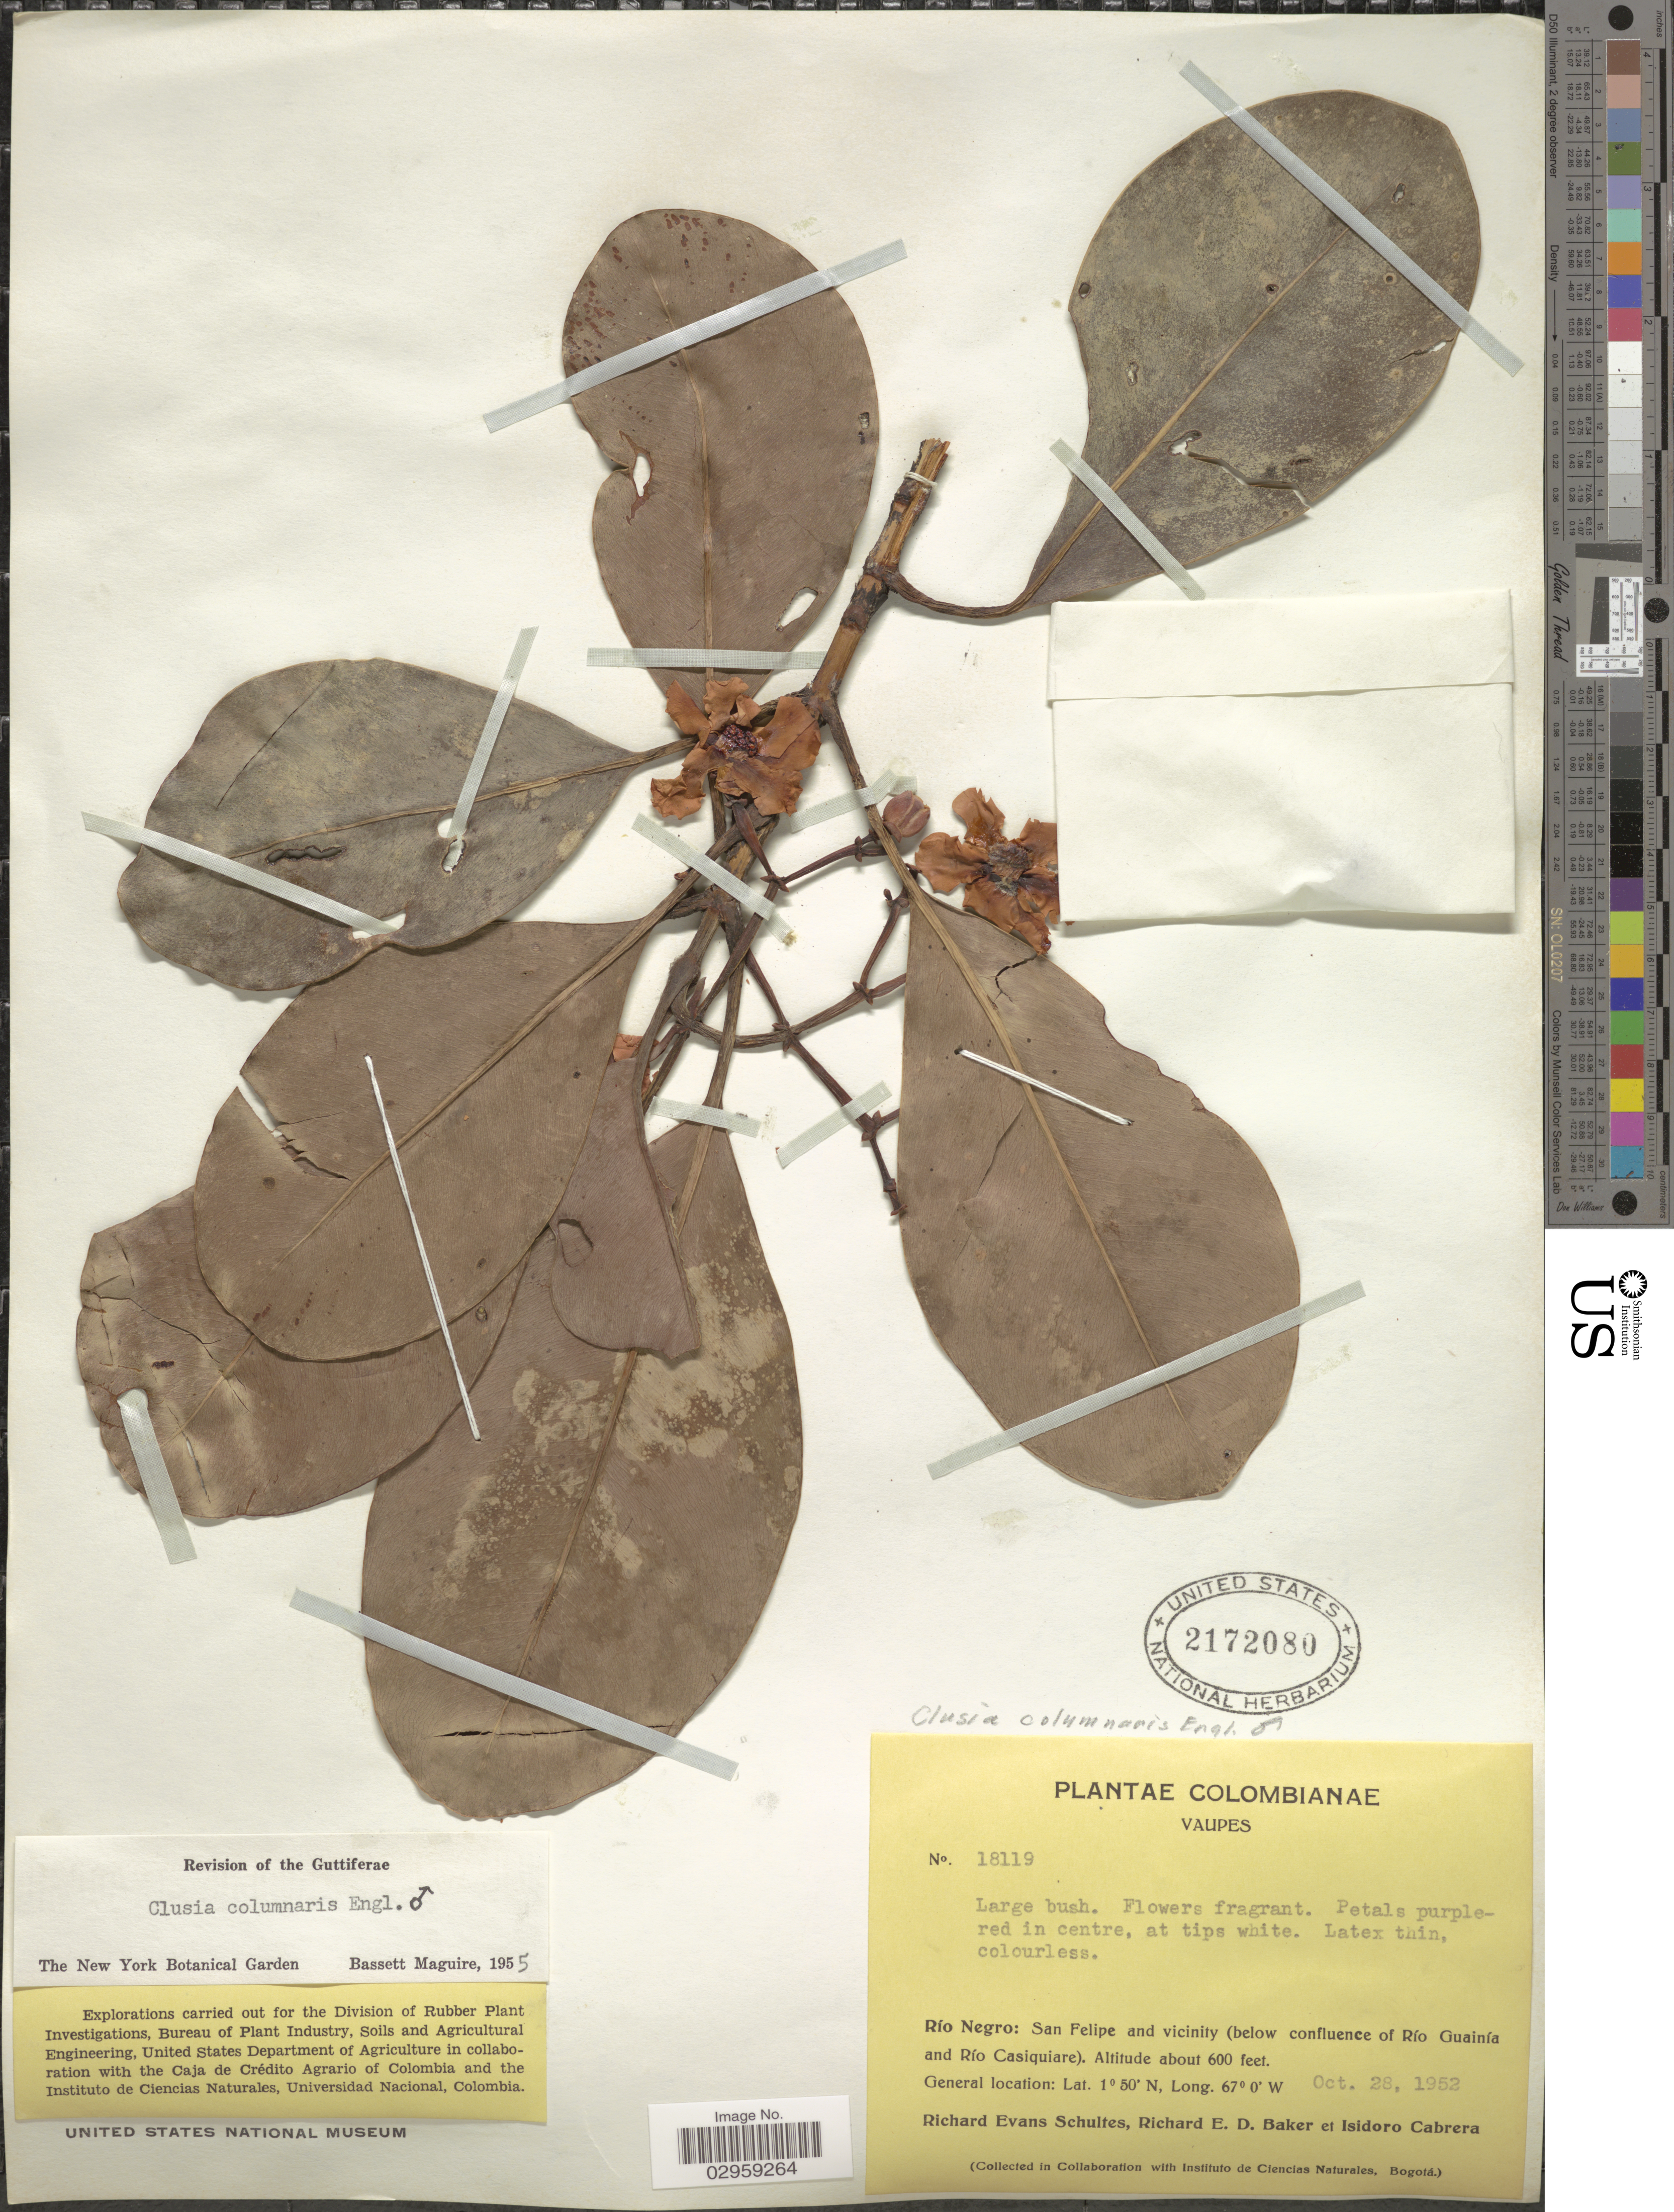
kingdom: Plantae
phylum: Tracheophyta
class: Magnoliopsida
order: Malpighiales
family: Clusiaceae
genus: Clusia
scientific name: Clusia columnaris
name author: Engl.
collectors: R. E. Schultes, R. E. D. Baker & I. Cabrera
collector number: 18119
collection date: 1952-10-28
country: Colombia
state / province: Vaupés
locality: Río Negro: San Felipe and vicinity (below confluence of Río Guainía and Río Casiquiare)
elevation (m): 183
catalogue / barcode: US 2172080